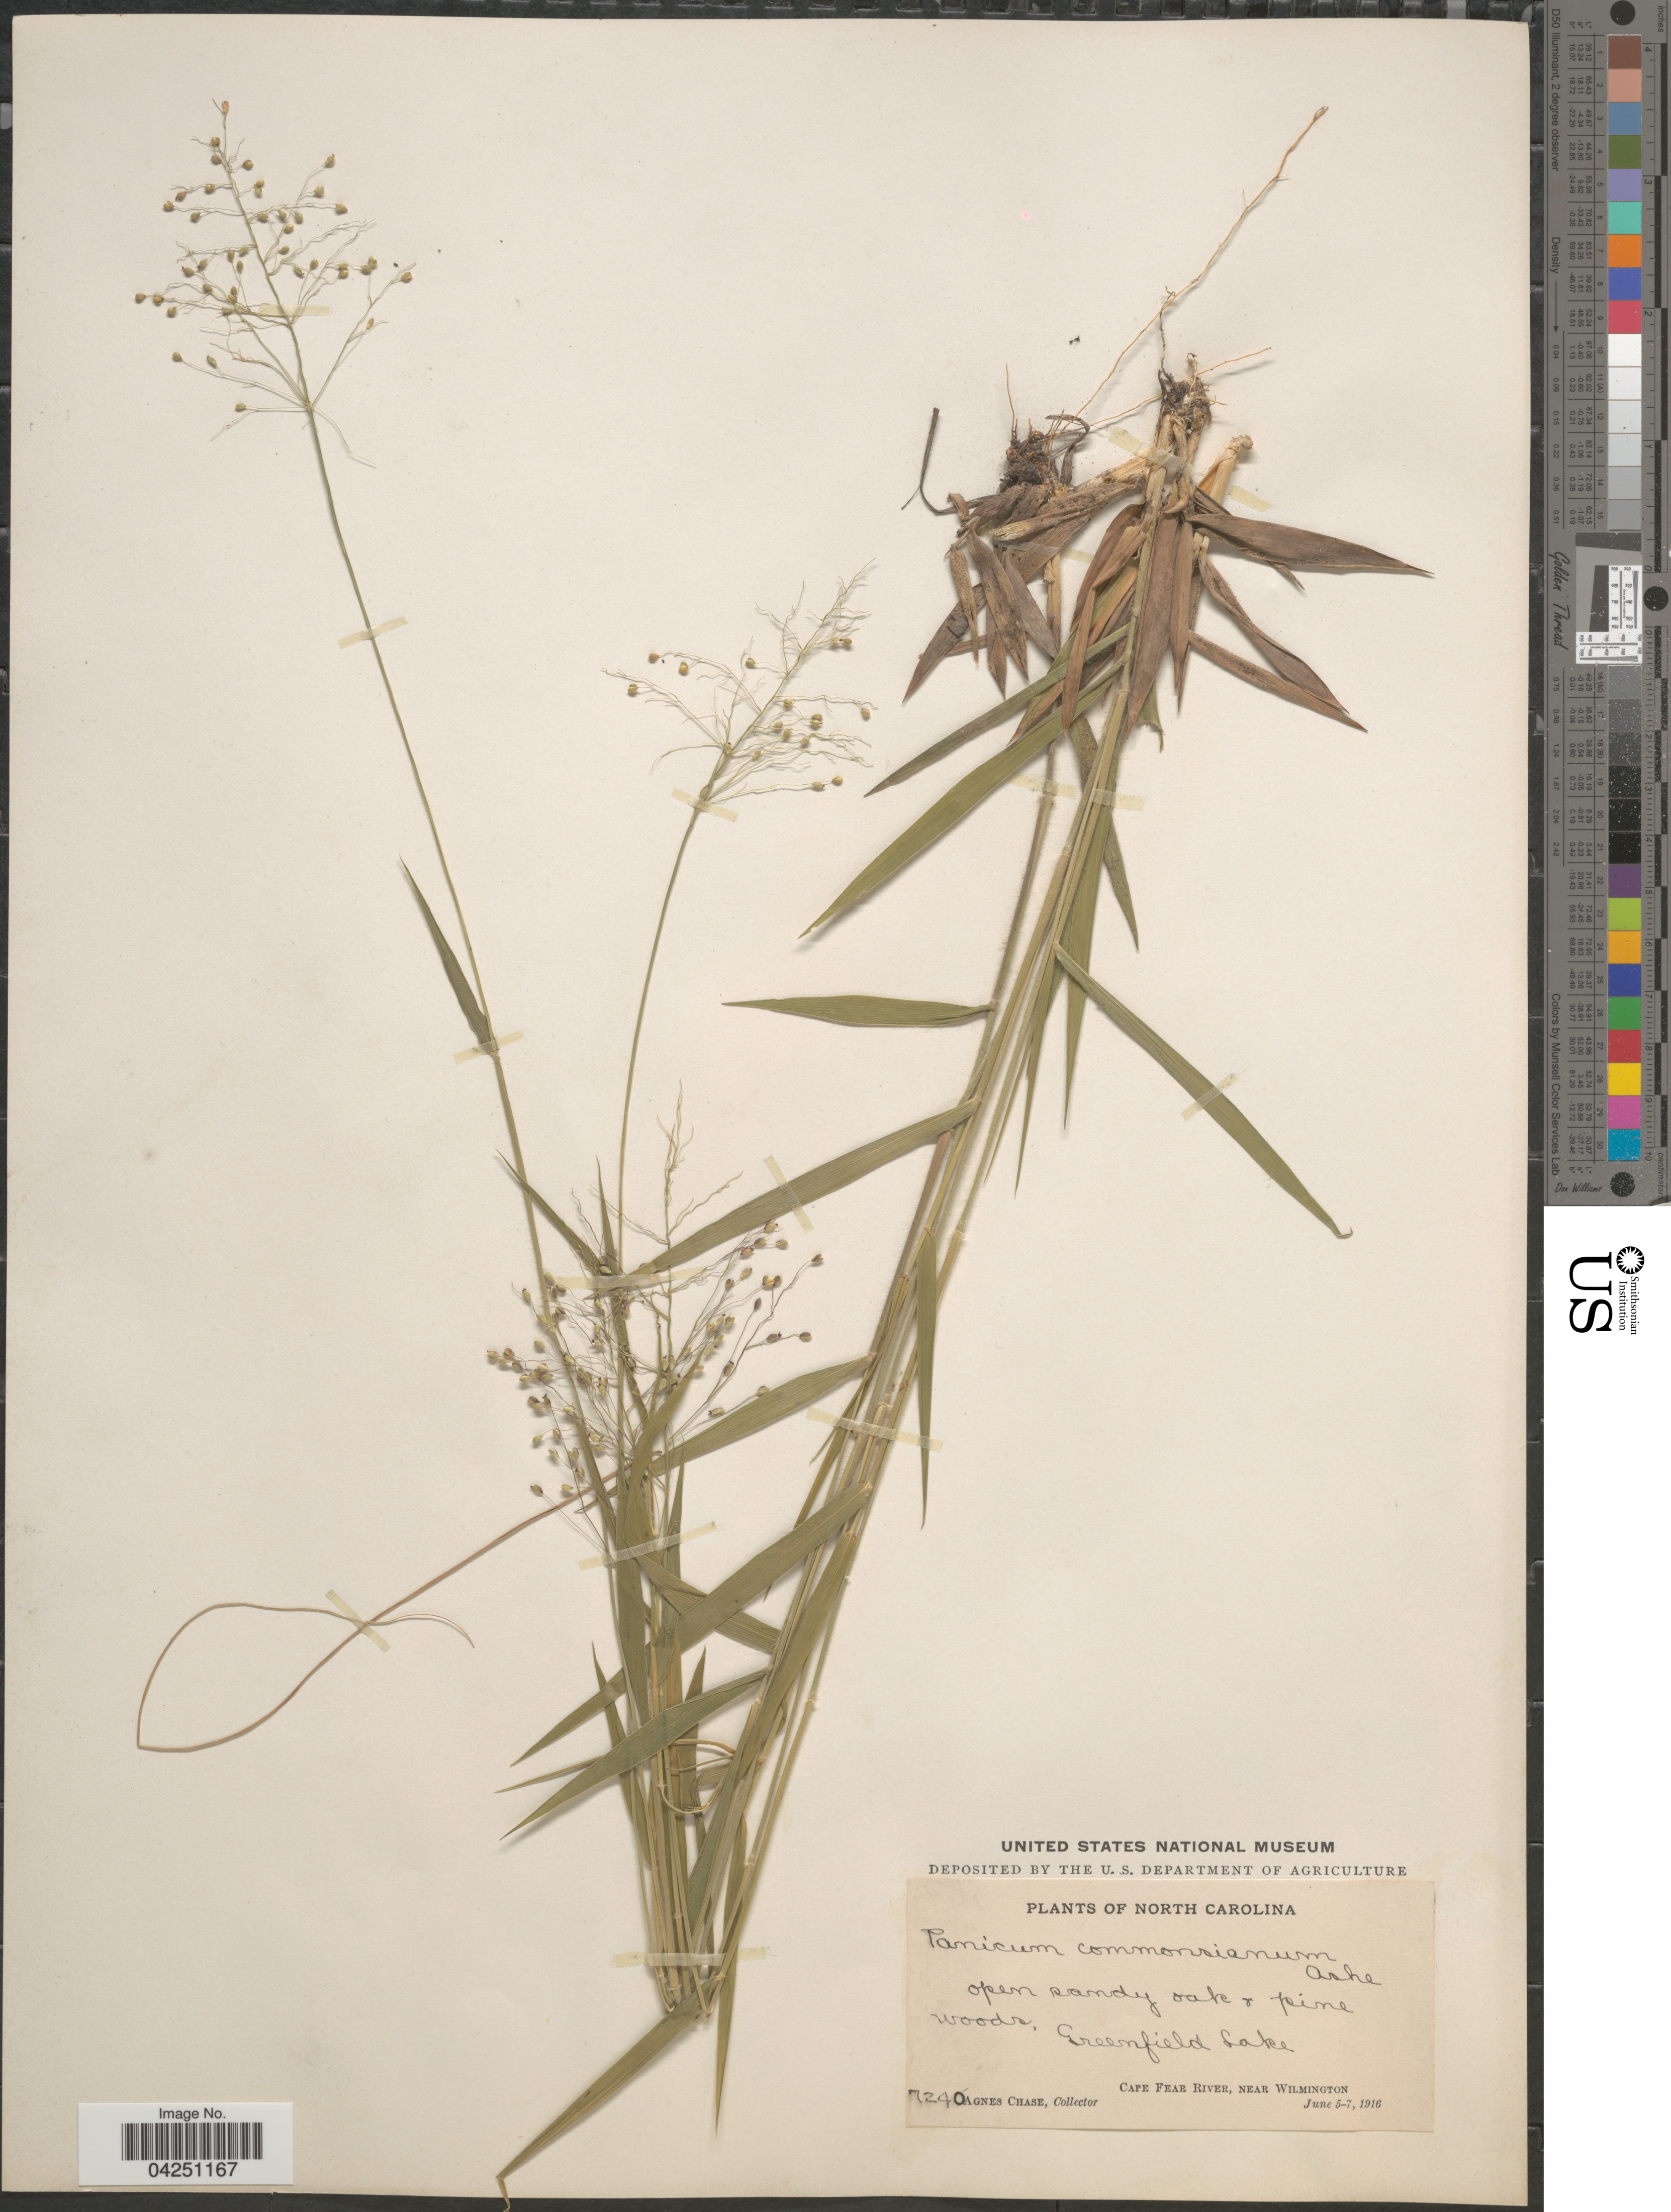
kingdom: Plantae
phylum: Tracheophyta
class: Liliopsida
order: Poales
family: Poaceae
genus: Dichanthelium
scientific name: Dichanthelium acuminatum var. acuminatum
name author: (Sw.) Gould & C.A. Clark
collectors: A. Chase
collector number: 7240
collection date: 1916-06-05/1916-06-07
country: United States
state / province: North Carolina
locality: Greenfield Lake. Cape Fear River, near Wilmington.